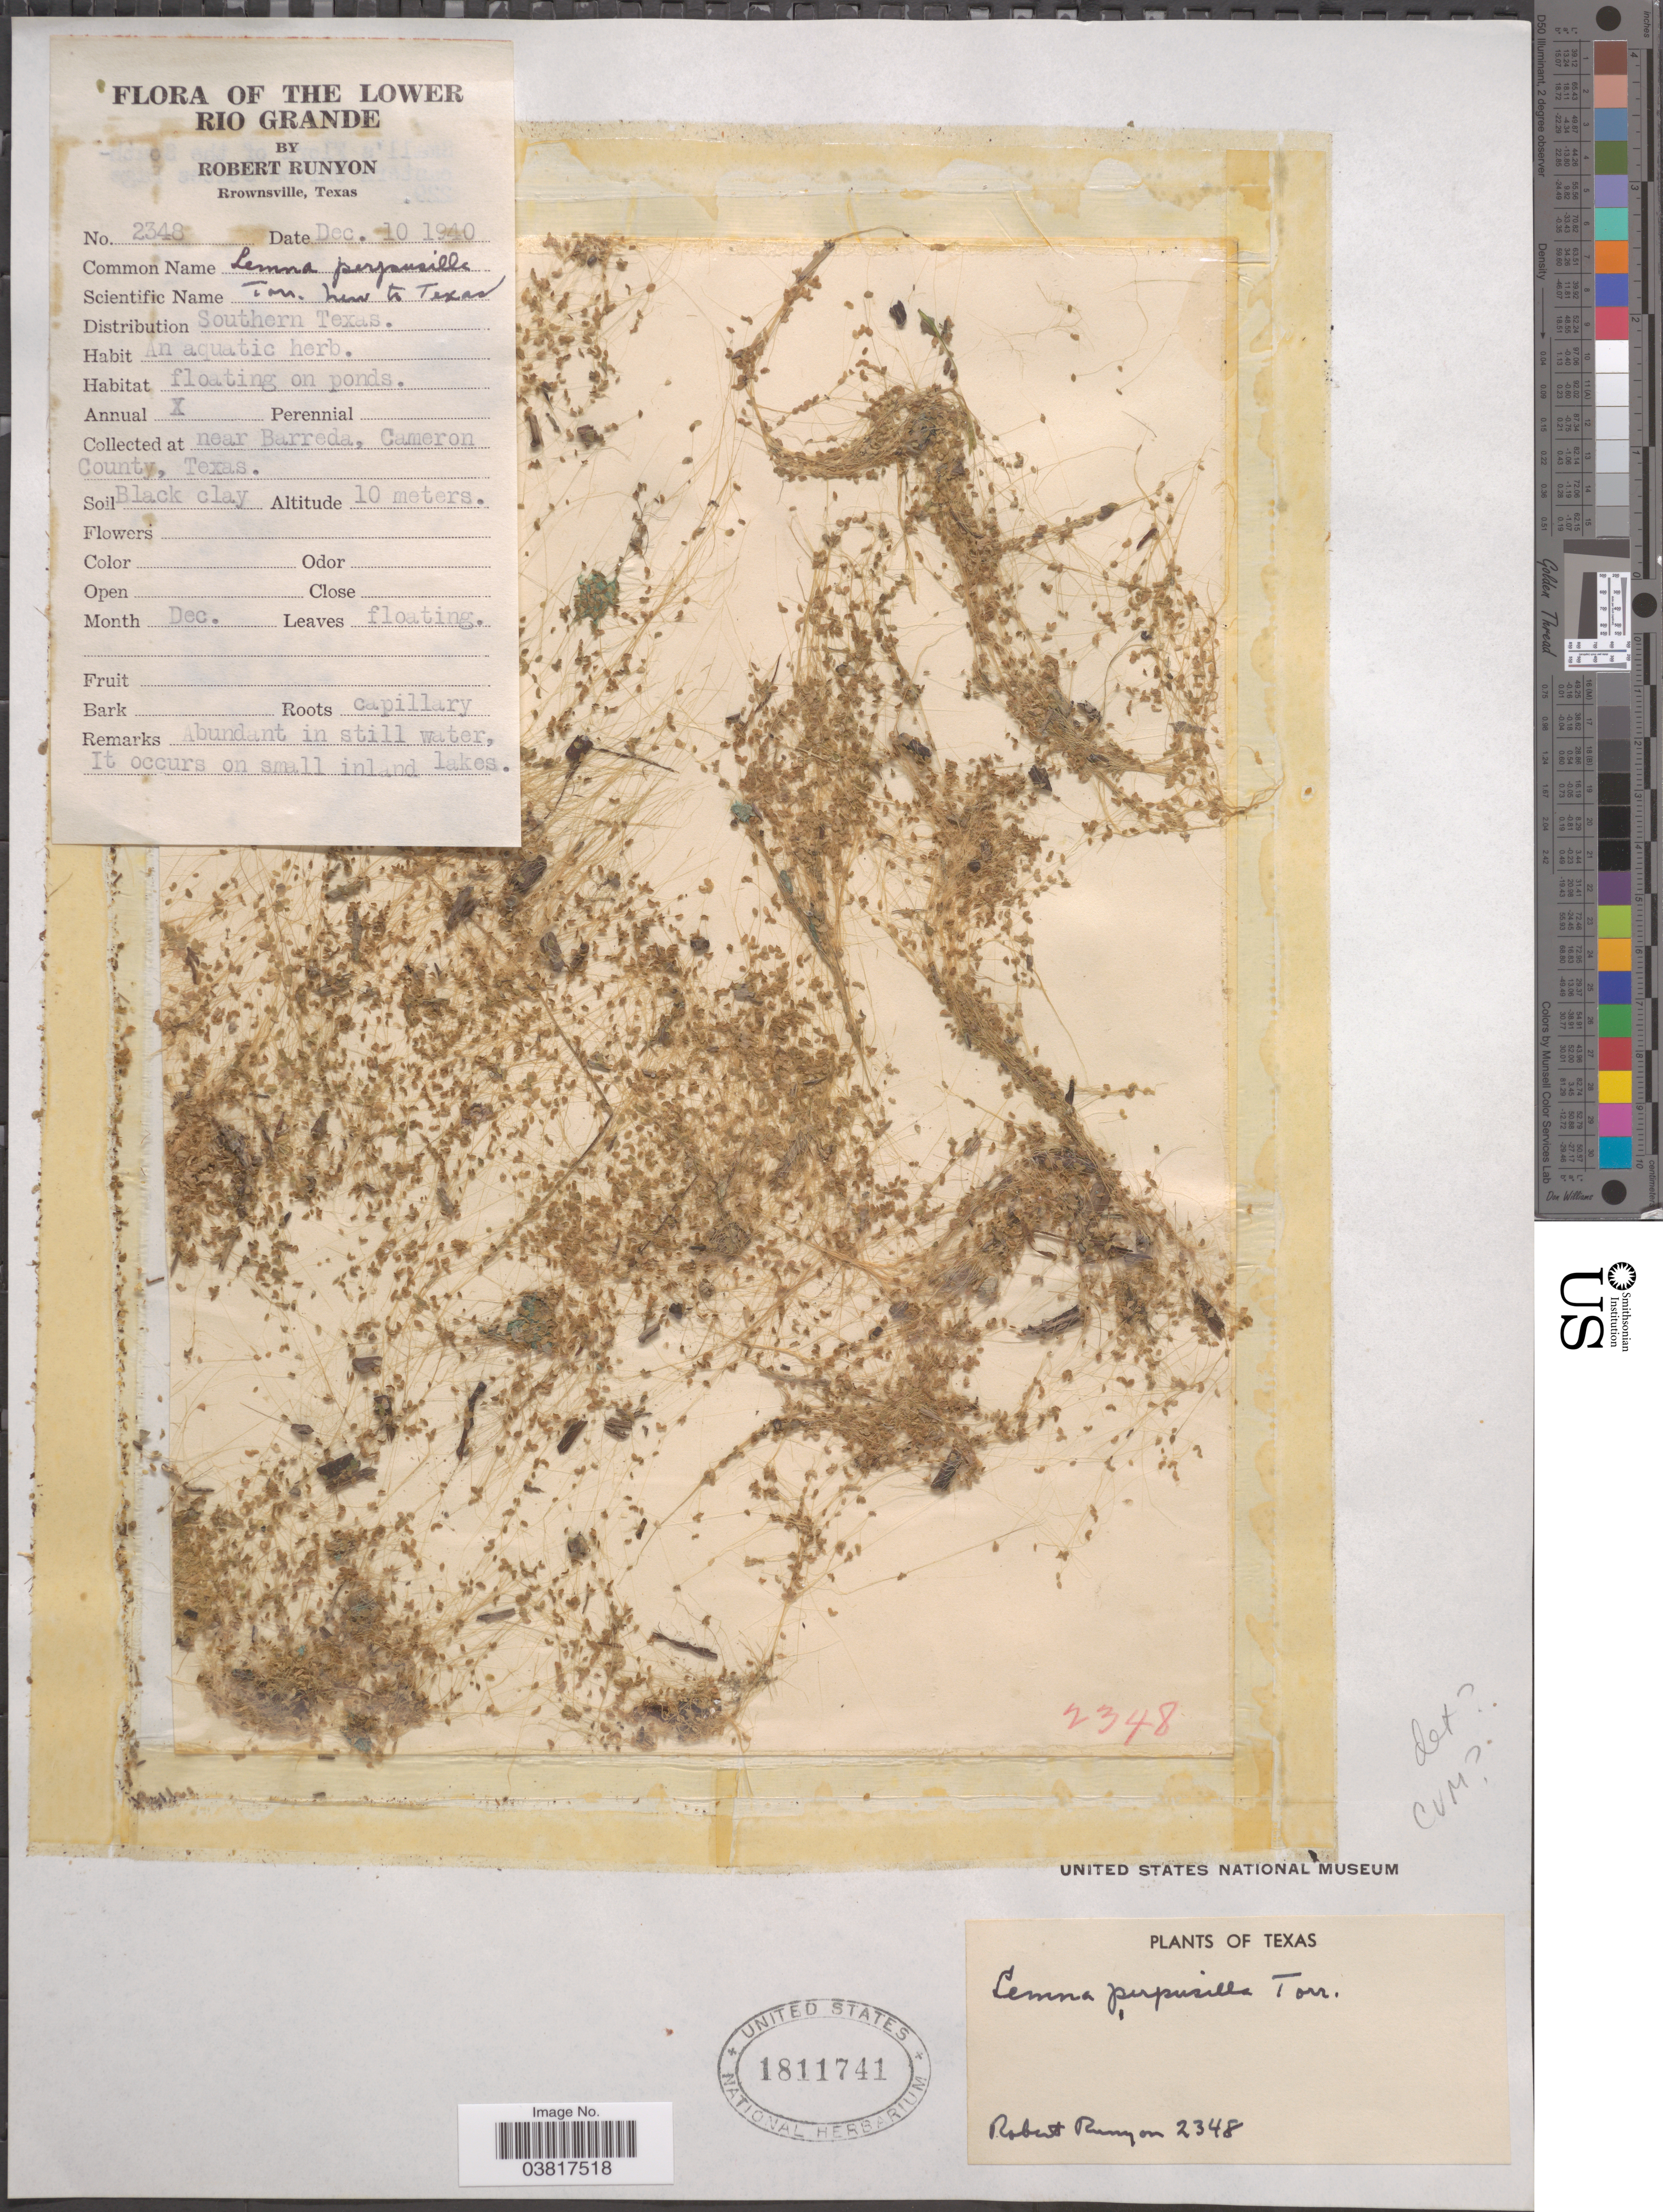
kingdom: Plantae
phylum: Tracheophyta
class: Liliopsida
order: Alismatales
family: Araceae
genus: Lemna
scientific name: Lemna perpusilla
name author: Torr.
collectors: R. Runyon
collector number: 2348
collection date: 1940-12-10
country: United States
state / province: Texas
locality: The Lower Rio Grande. Near Barreda, Cameron County.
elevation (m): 10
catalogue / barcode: US 1811741